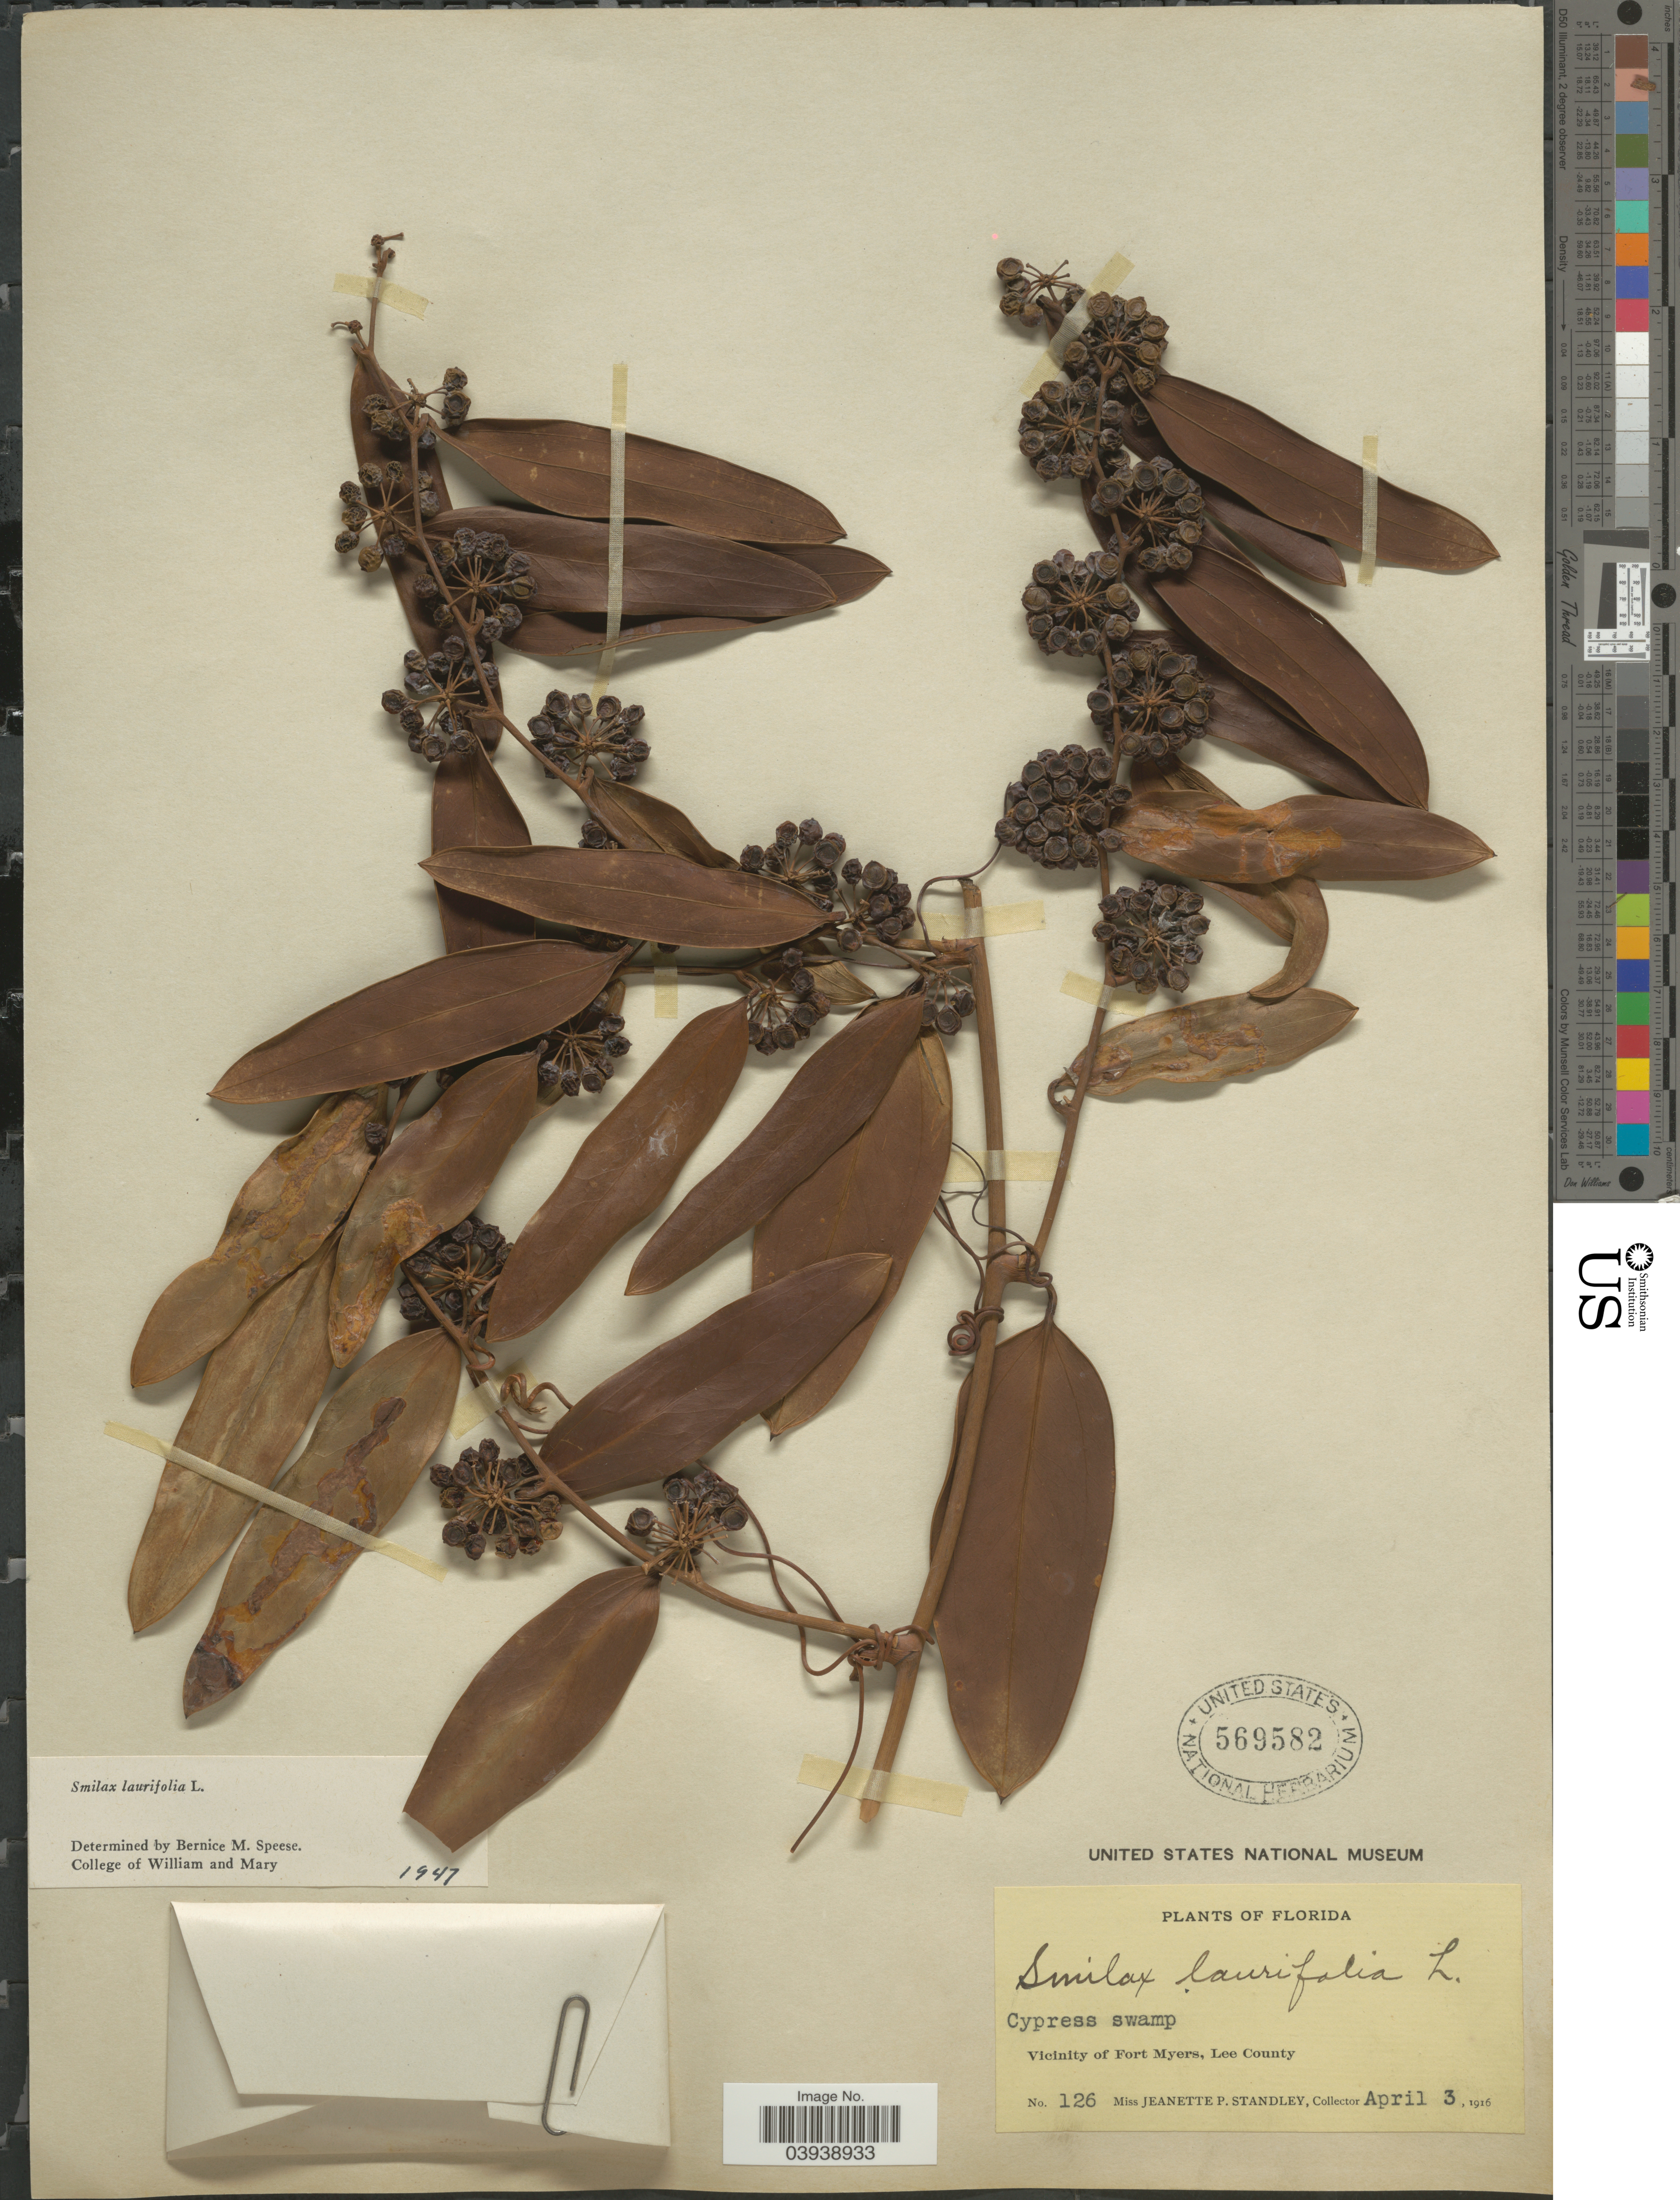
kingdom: Plantae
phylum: Tracheophyta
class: Liliopsida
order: Liliales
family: Smilacaceae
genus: Smilax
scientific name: Smilax laurifolia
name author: L.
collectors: J. P. Standley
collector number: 126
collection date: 1916-04-03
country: United States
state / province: Florida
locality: Cypress swamp. Vicinity of Fort Meyers, Lee County.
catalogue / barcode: US 569582